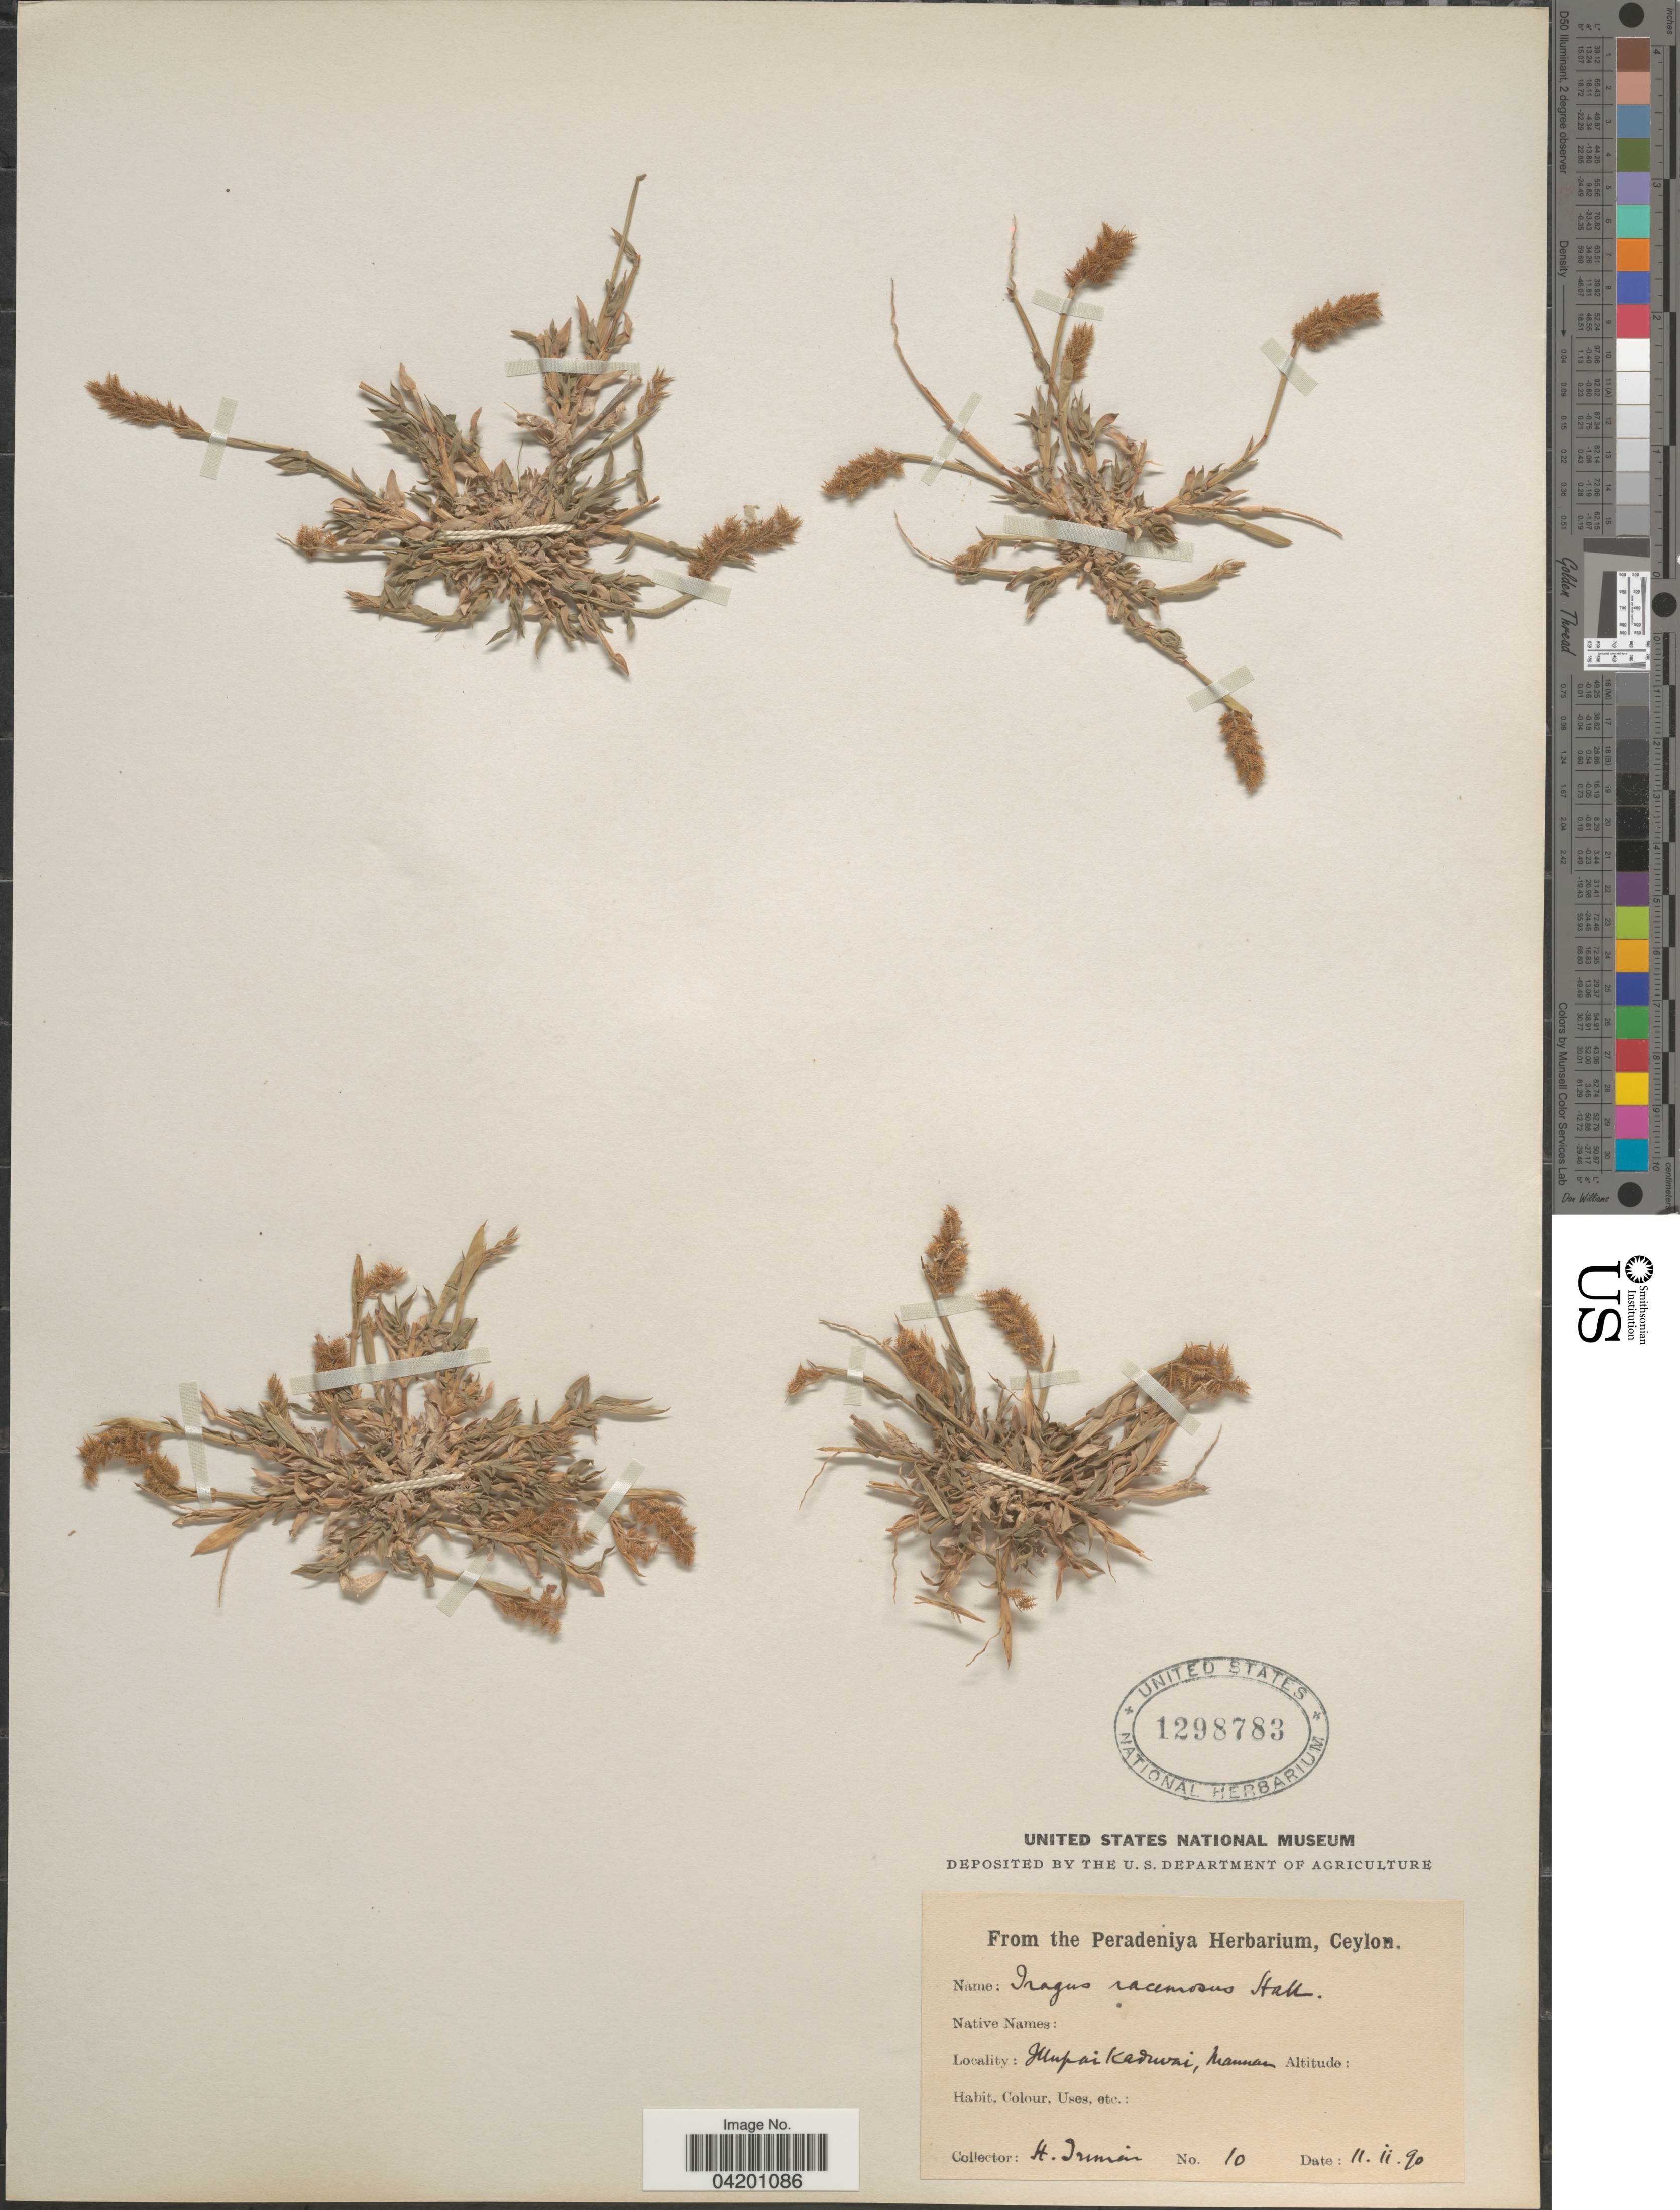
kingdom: Plantae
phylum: Tracheophyta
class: Liliopsida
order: Poales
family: Poaceae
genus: Tragus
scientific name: Tragus racemosus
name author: (L.) All.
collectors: H. Trimen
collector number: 10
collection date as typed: Transcribed d/m/y: 11/2/90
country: Sri Lanka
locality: Illupai Kaduvai, Mannar.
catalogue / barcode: US 1298783